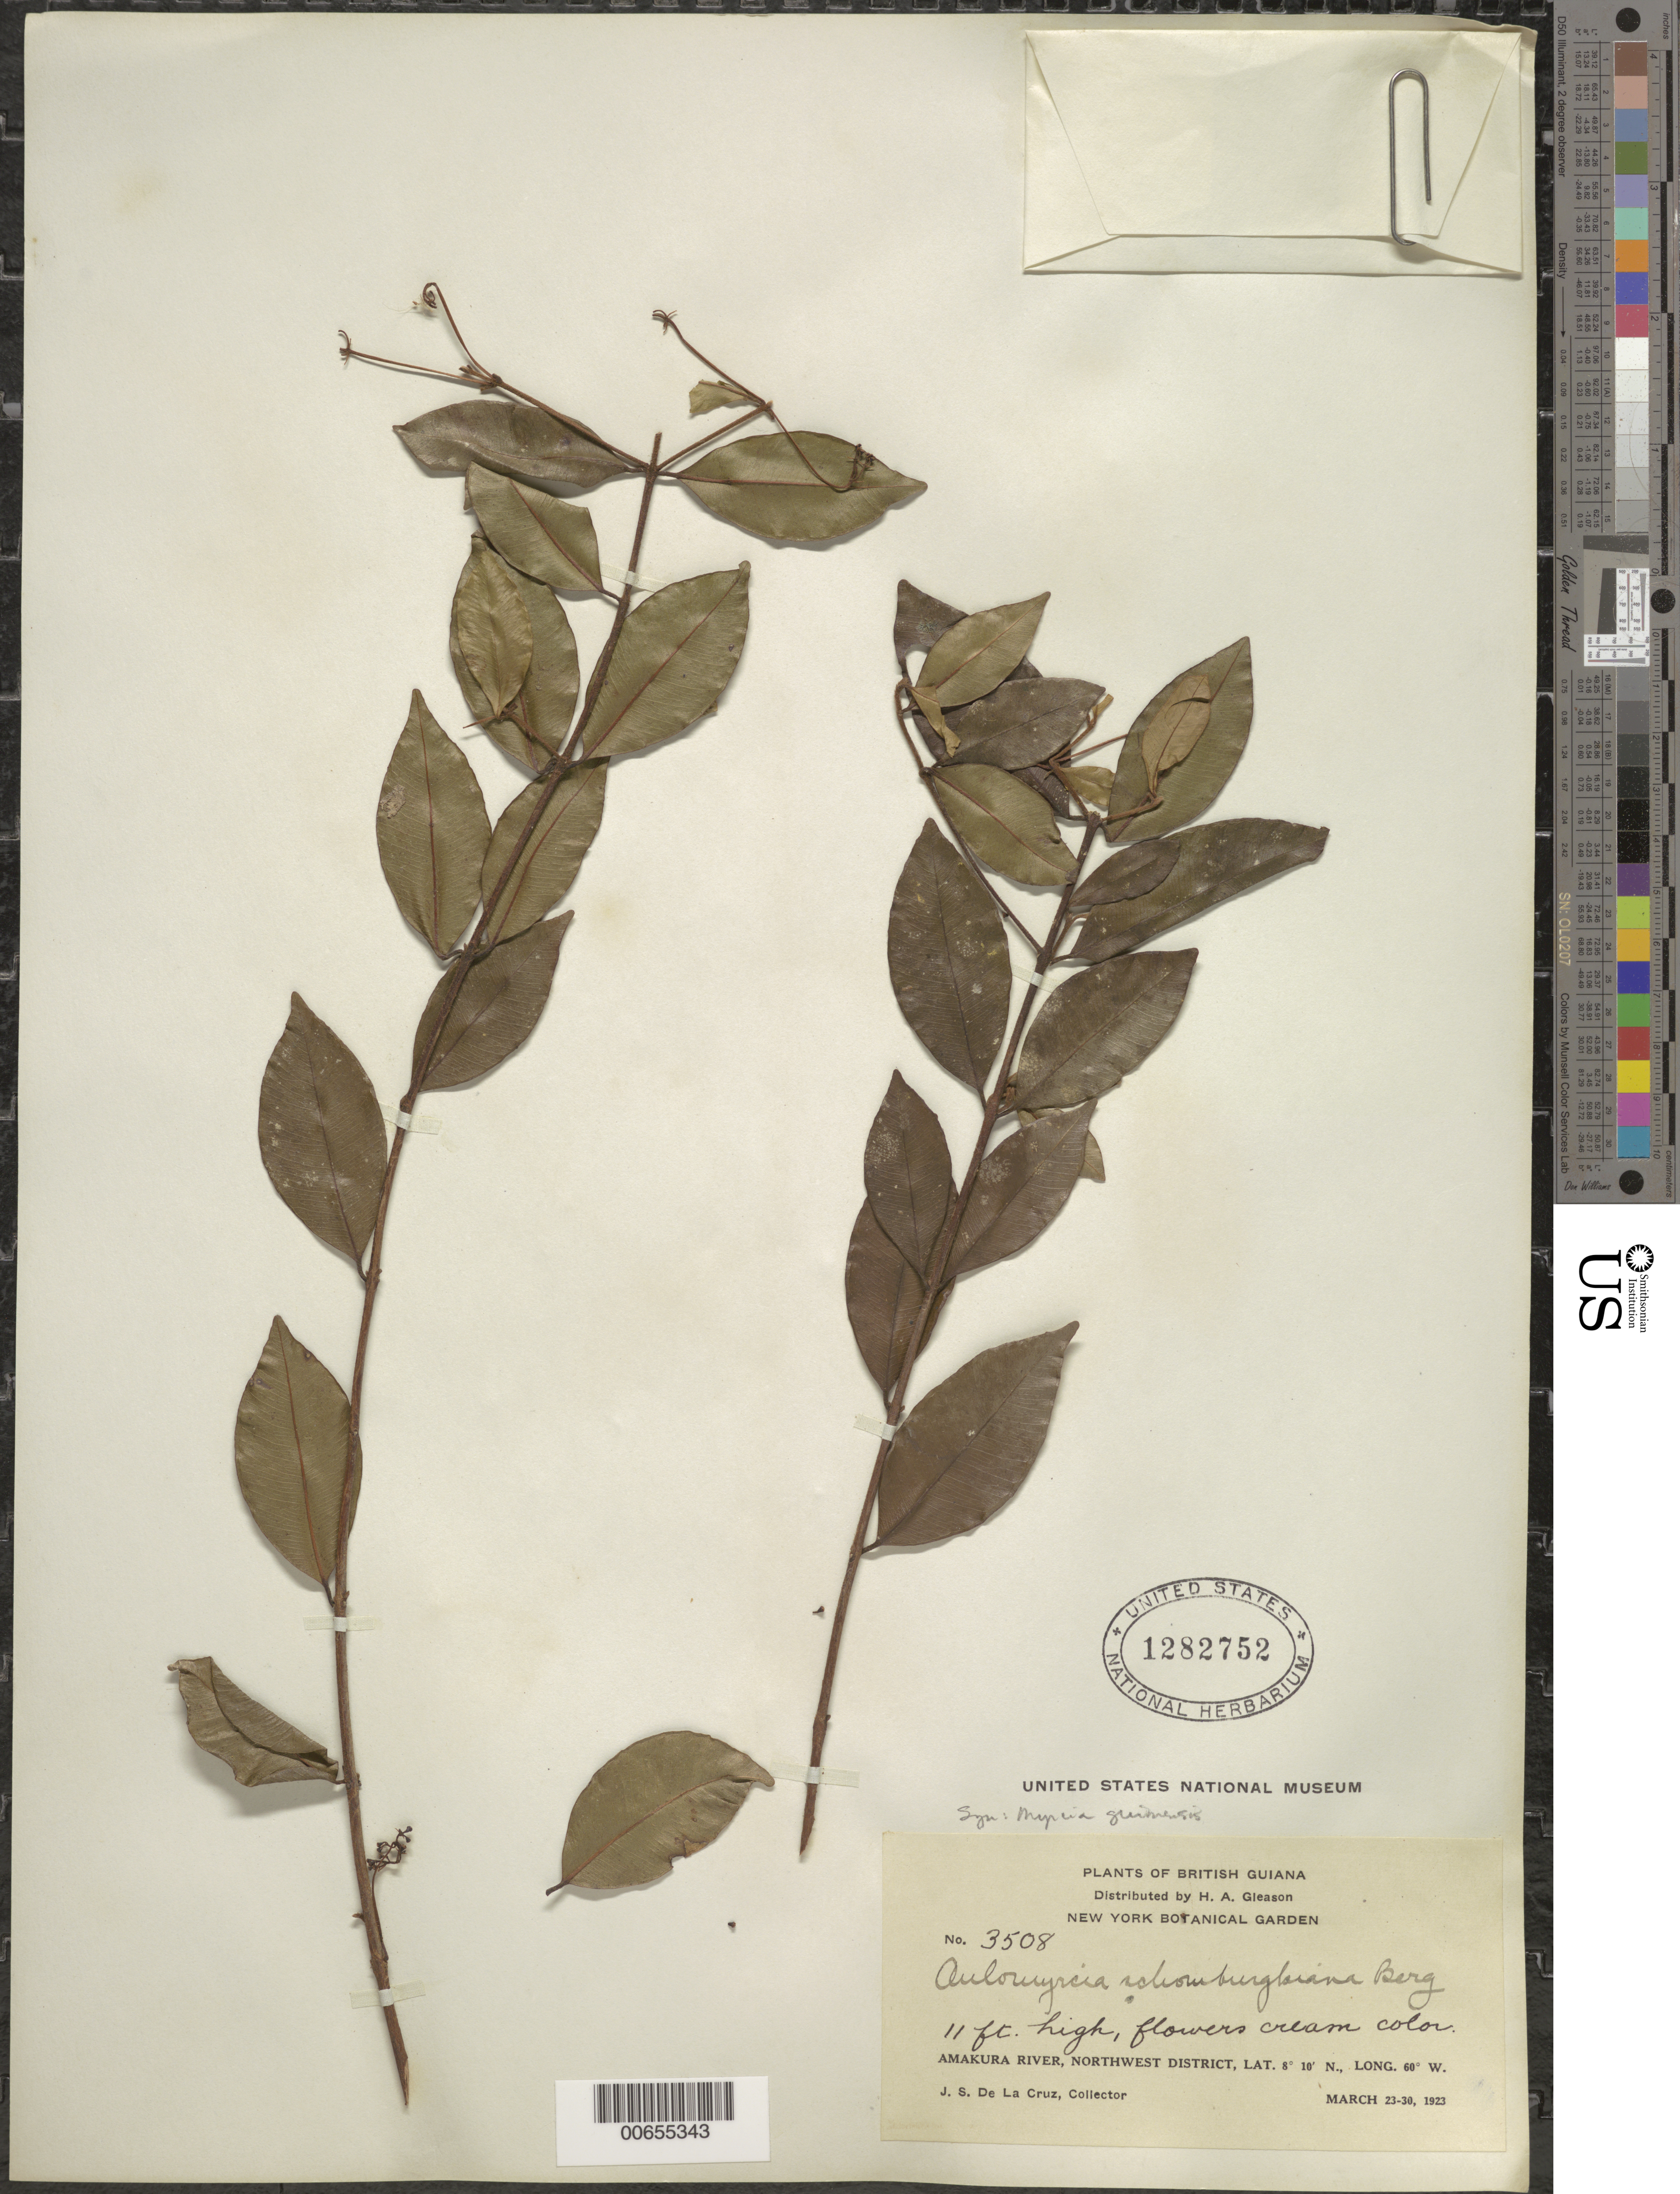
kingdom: Plantae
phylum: Tracheophyta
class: Magnoliopsida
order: Myrtales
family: Myrtaceae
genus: Myrcia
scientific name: Myrcia guianensis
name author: (Aubl.) DC.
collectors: J. S. de la Cruz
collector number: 3508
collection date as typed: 23-Mar-23 to 30-Mar-23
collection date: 1923-03-23/1923-03-30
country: Guyana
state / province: Barima-Waini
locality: Amakura R., NW District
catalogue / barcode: US 1282752